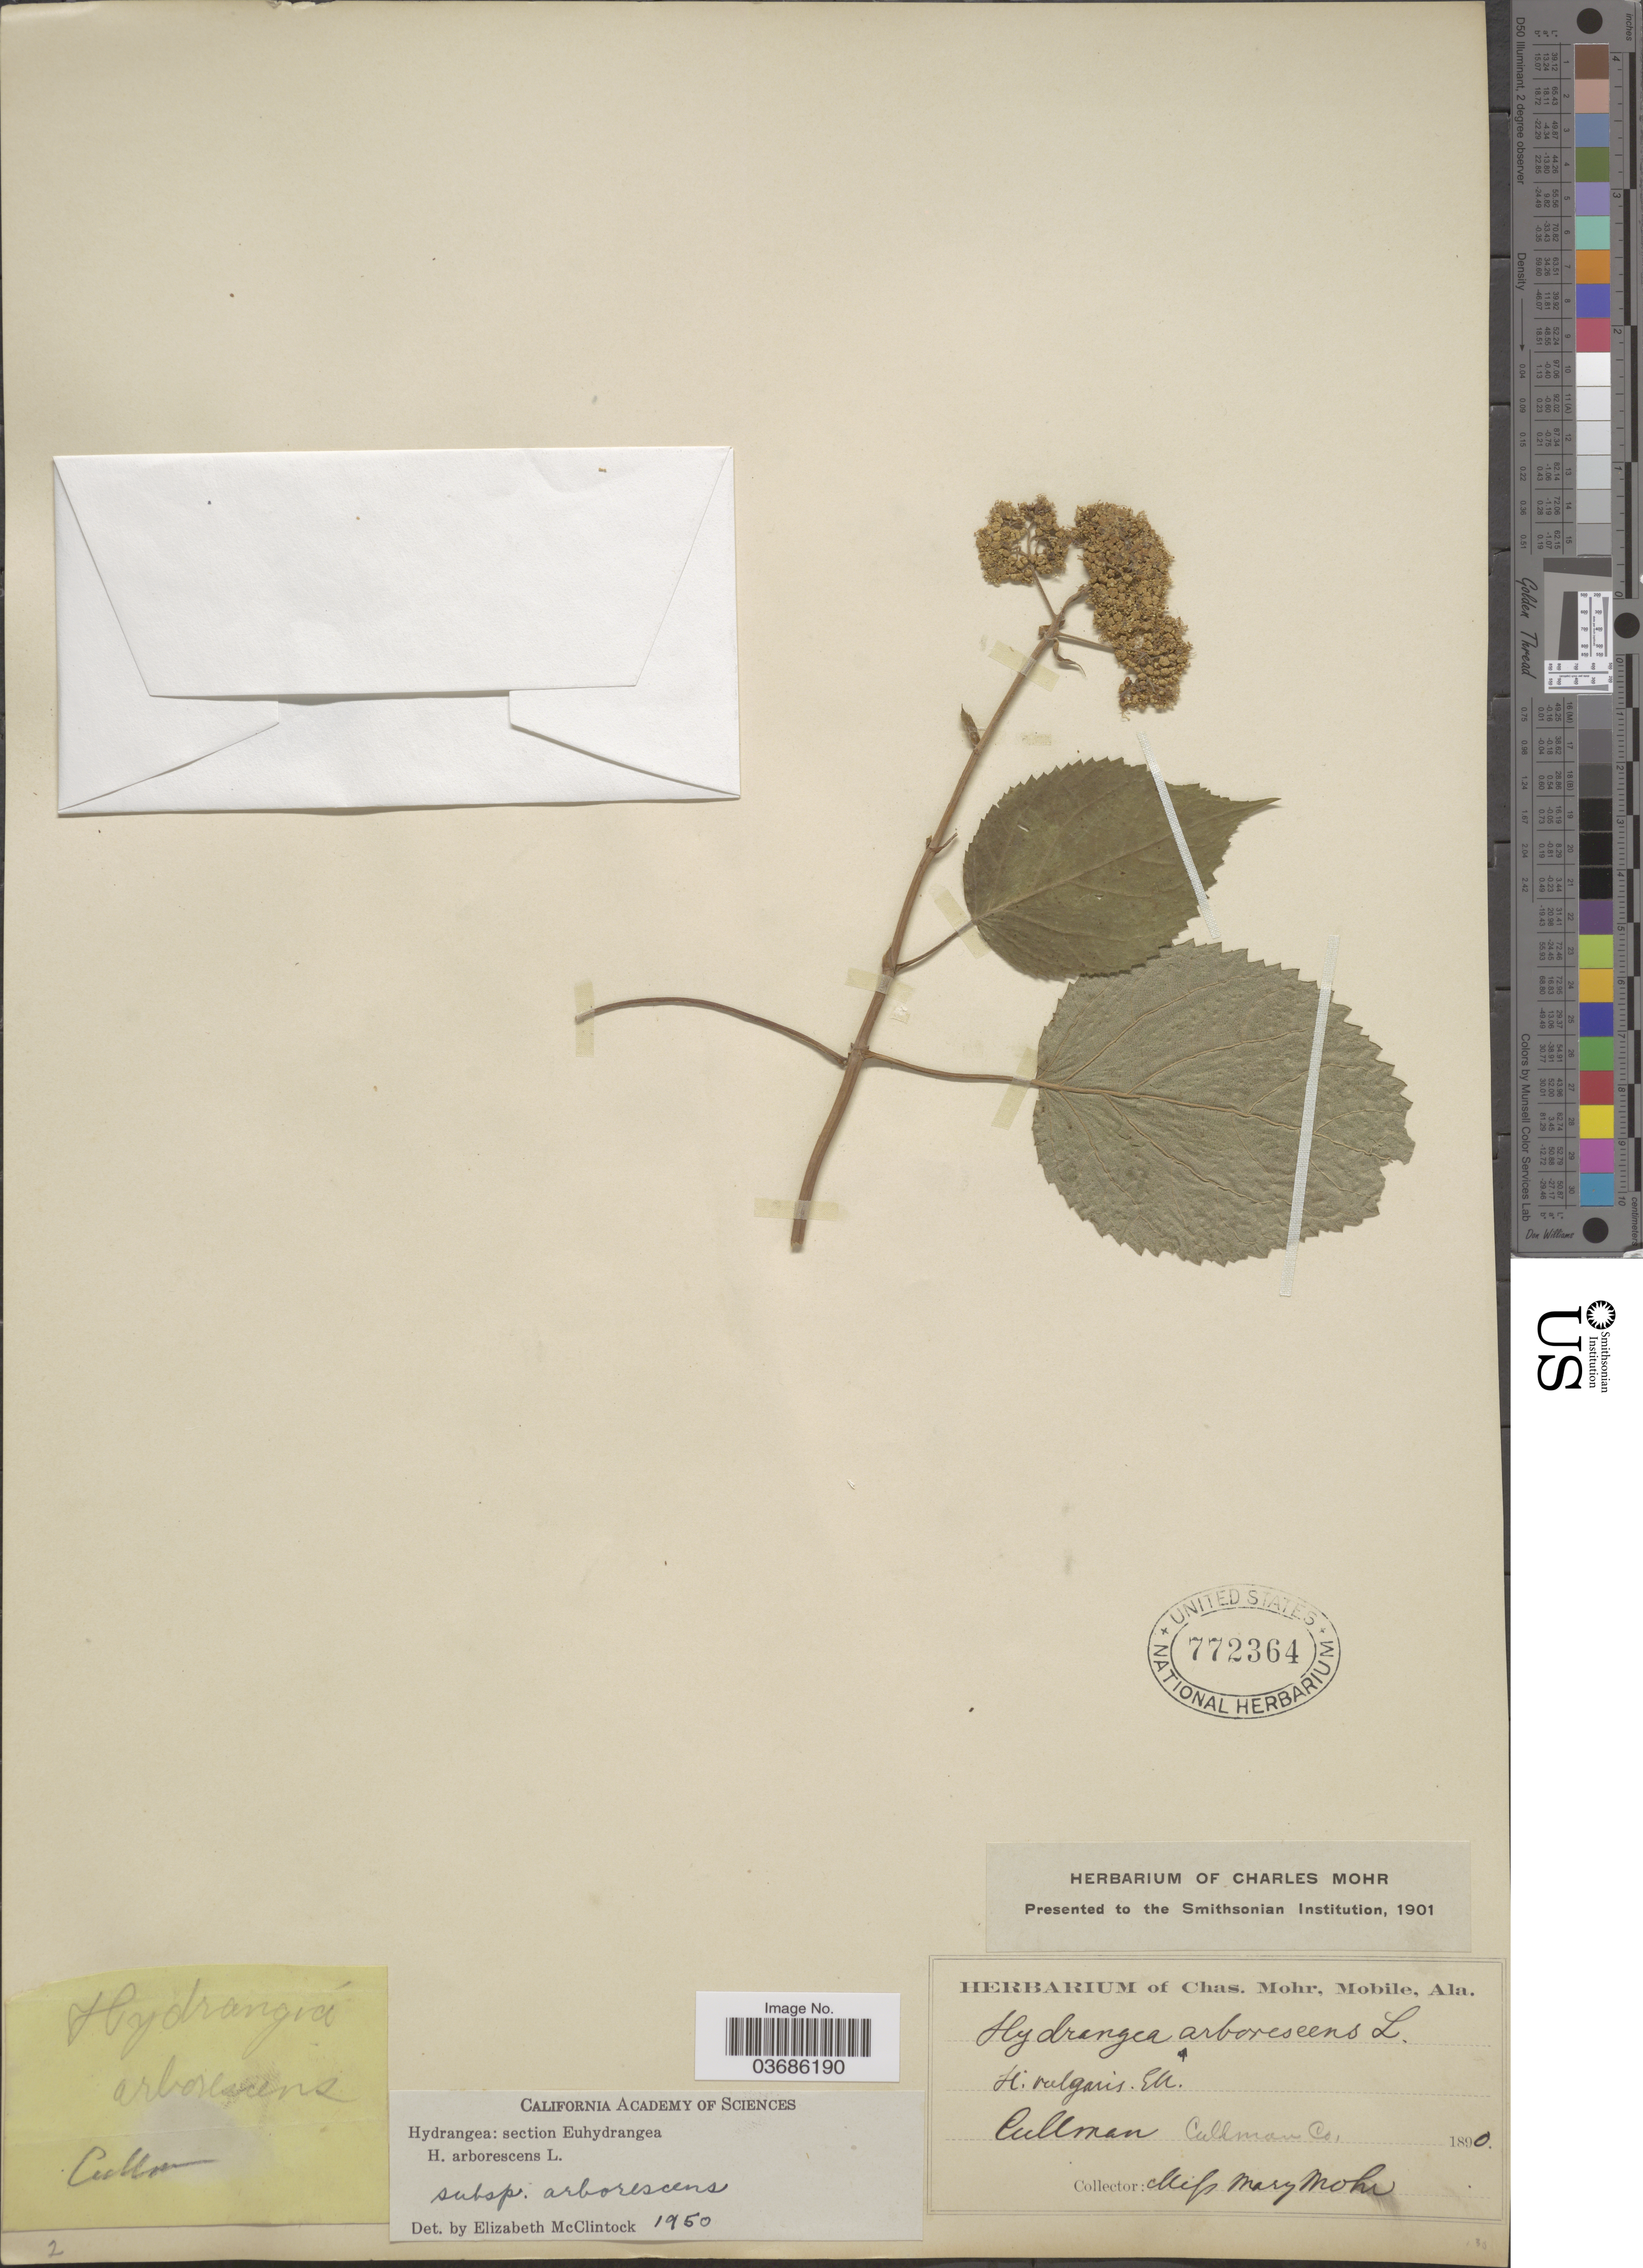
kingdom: Plantae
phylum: Tracheophyta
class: Magnoliopsida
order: Cornales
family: Hydrangeaceae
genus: Hydrangea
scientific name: Hydrangea arborescens subsp. arborescens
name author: L.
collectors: M. Mohr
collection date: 1890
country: United States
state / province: Alabama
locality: Cullman. Cullman Co.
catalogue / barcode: US 772364